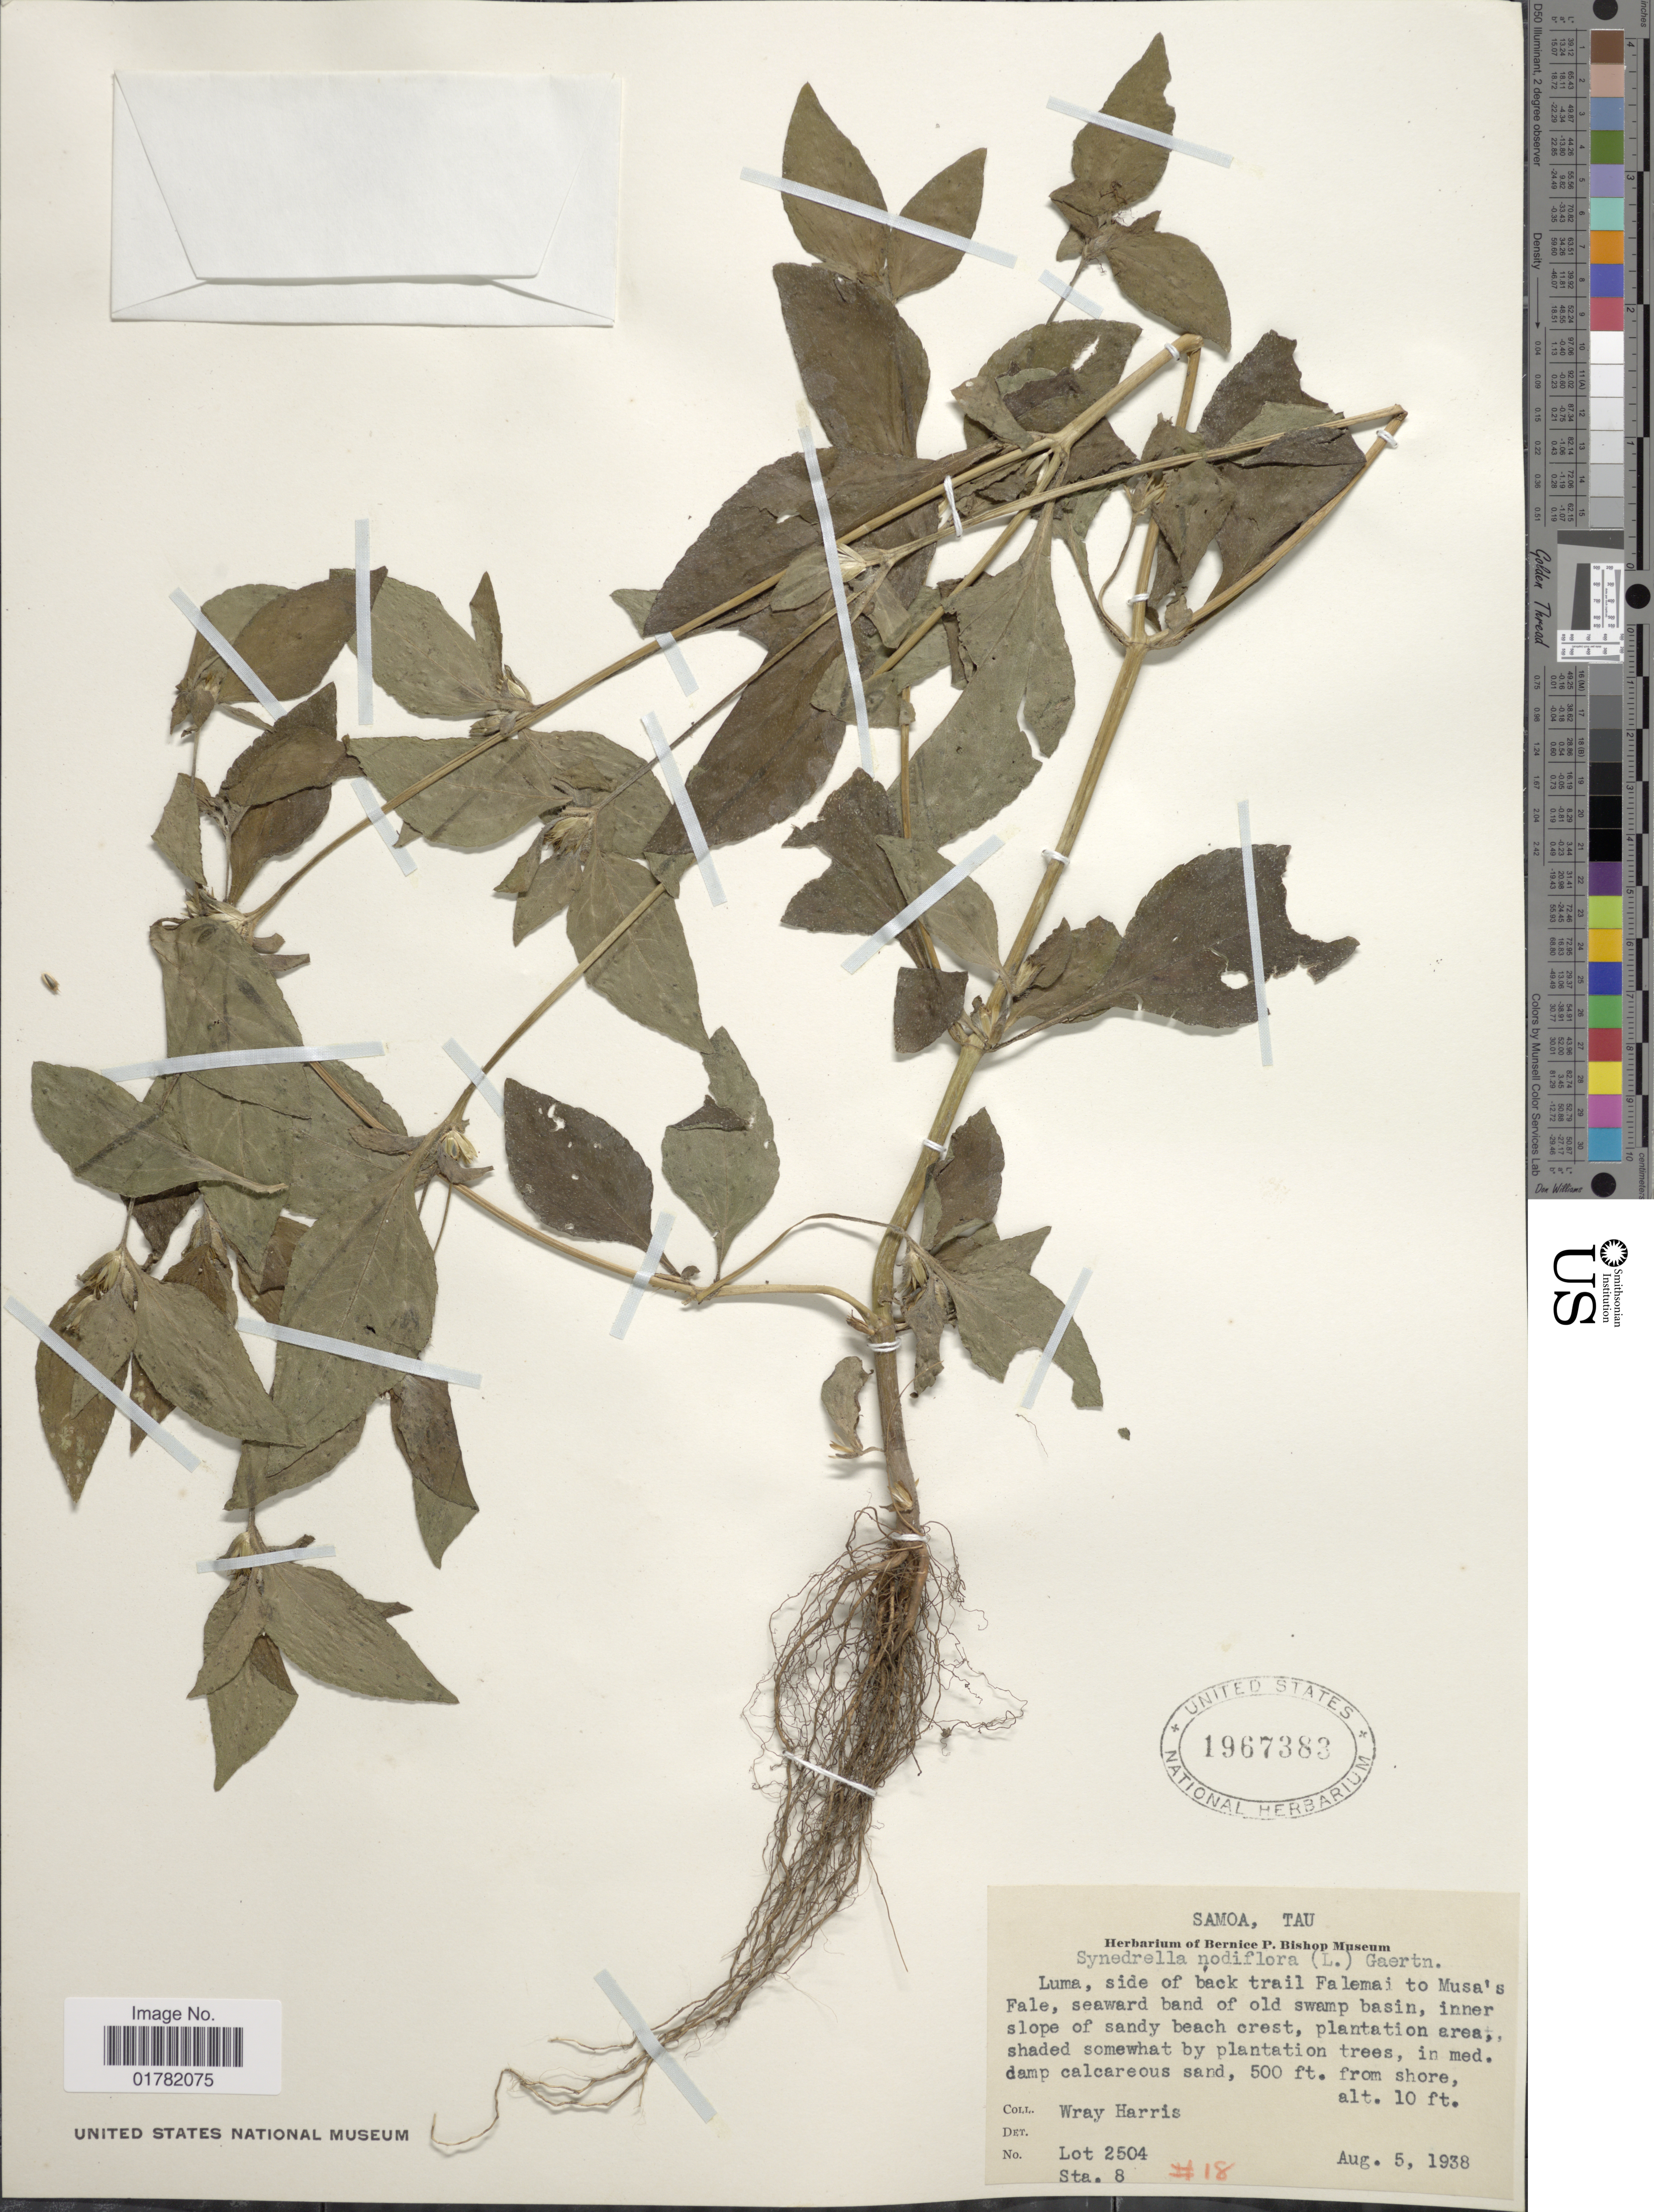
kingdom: Plantae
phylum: Tracheophyta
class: Magnoliopsida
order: Asterales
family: Asteraceae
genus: Synedrella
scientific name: Synedrella nodiflora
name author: (L.) Gaertn.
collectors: W. Harris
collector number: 18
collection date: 1938-08-05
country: American Samoa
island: Tau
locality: Samoa, Tau, Luma, side of back trail Falemai to Musa's Fale, seaward band of old swamp basin, inner slope of sandy beach crest, plantation area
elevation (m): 152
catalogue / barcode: US 1967383